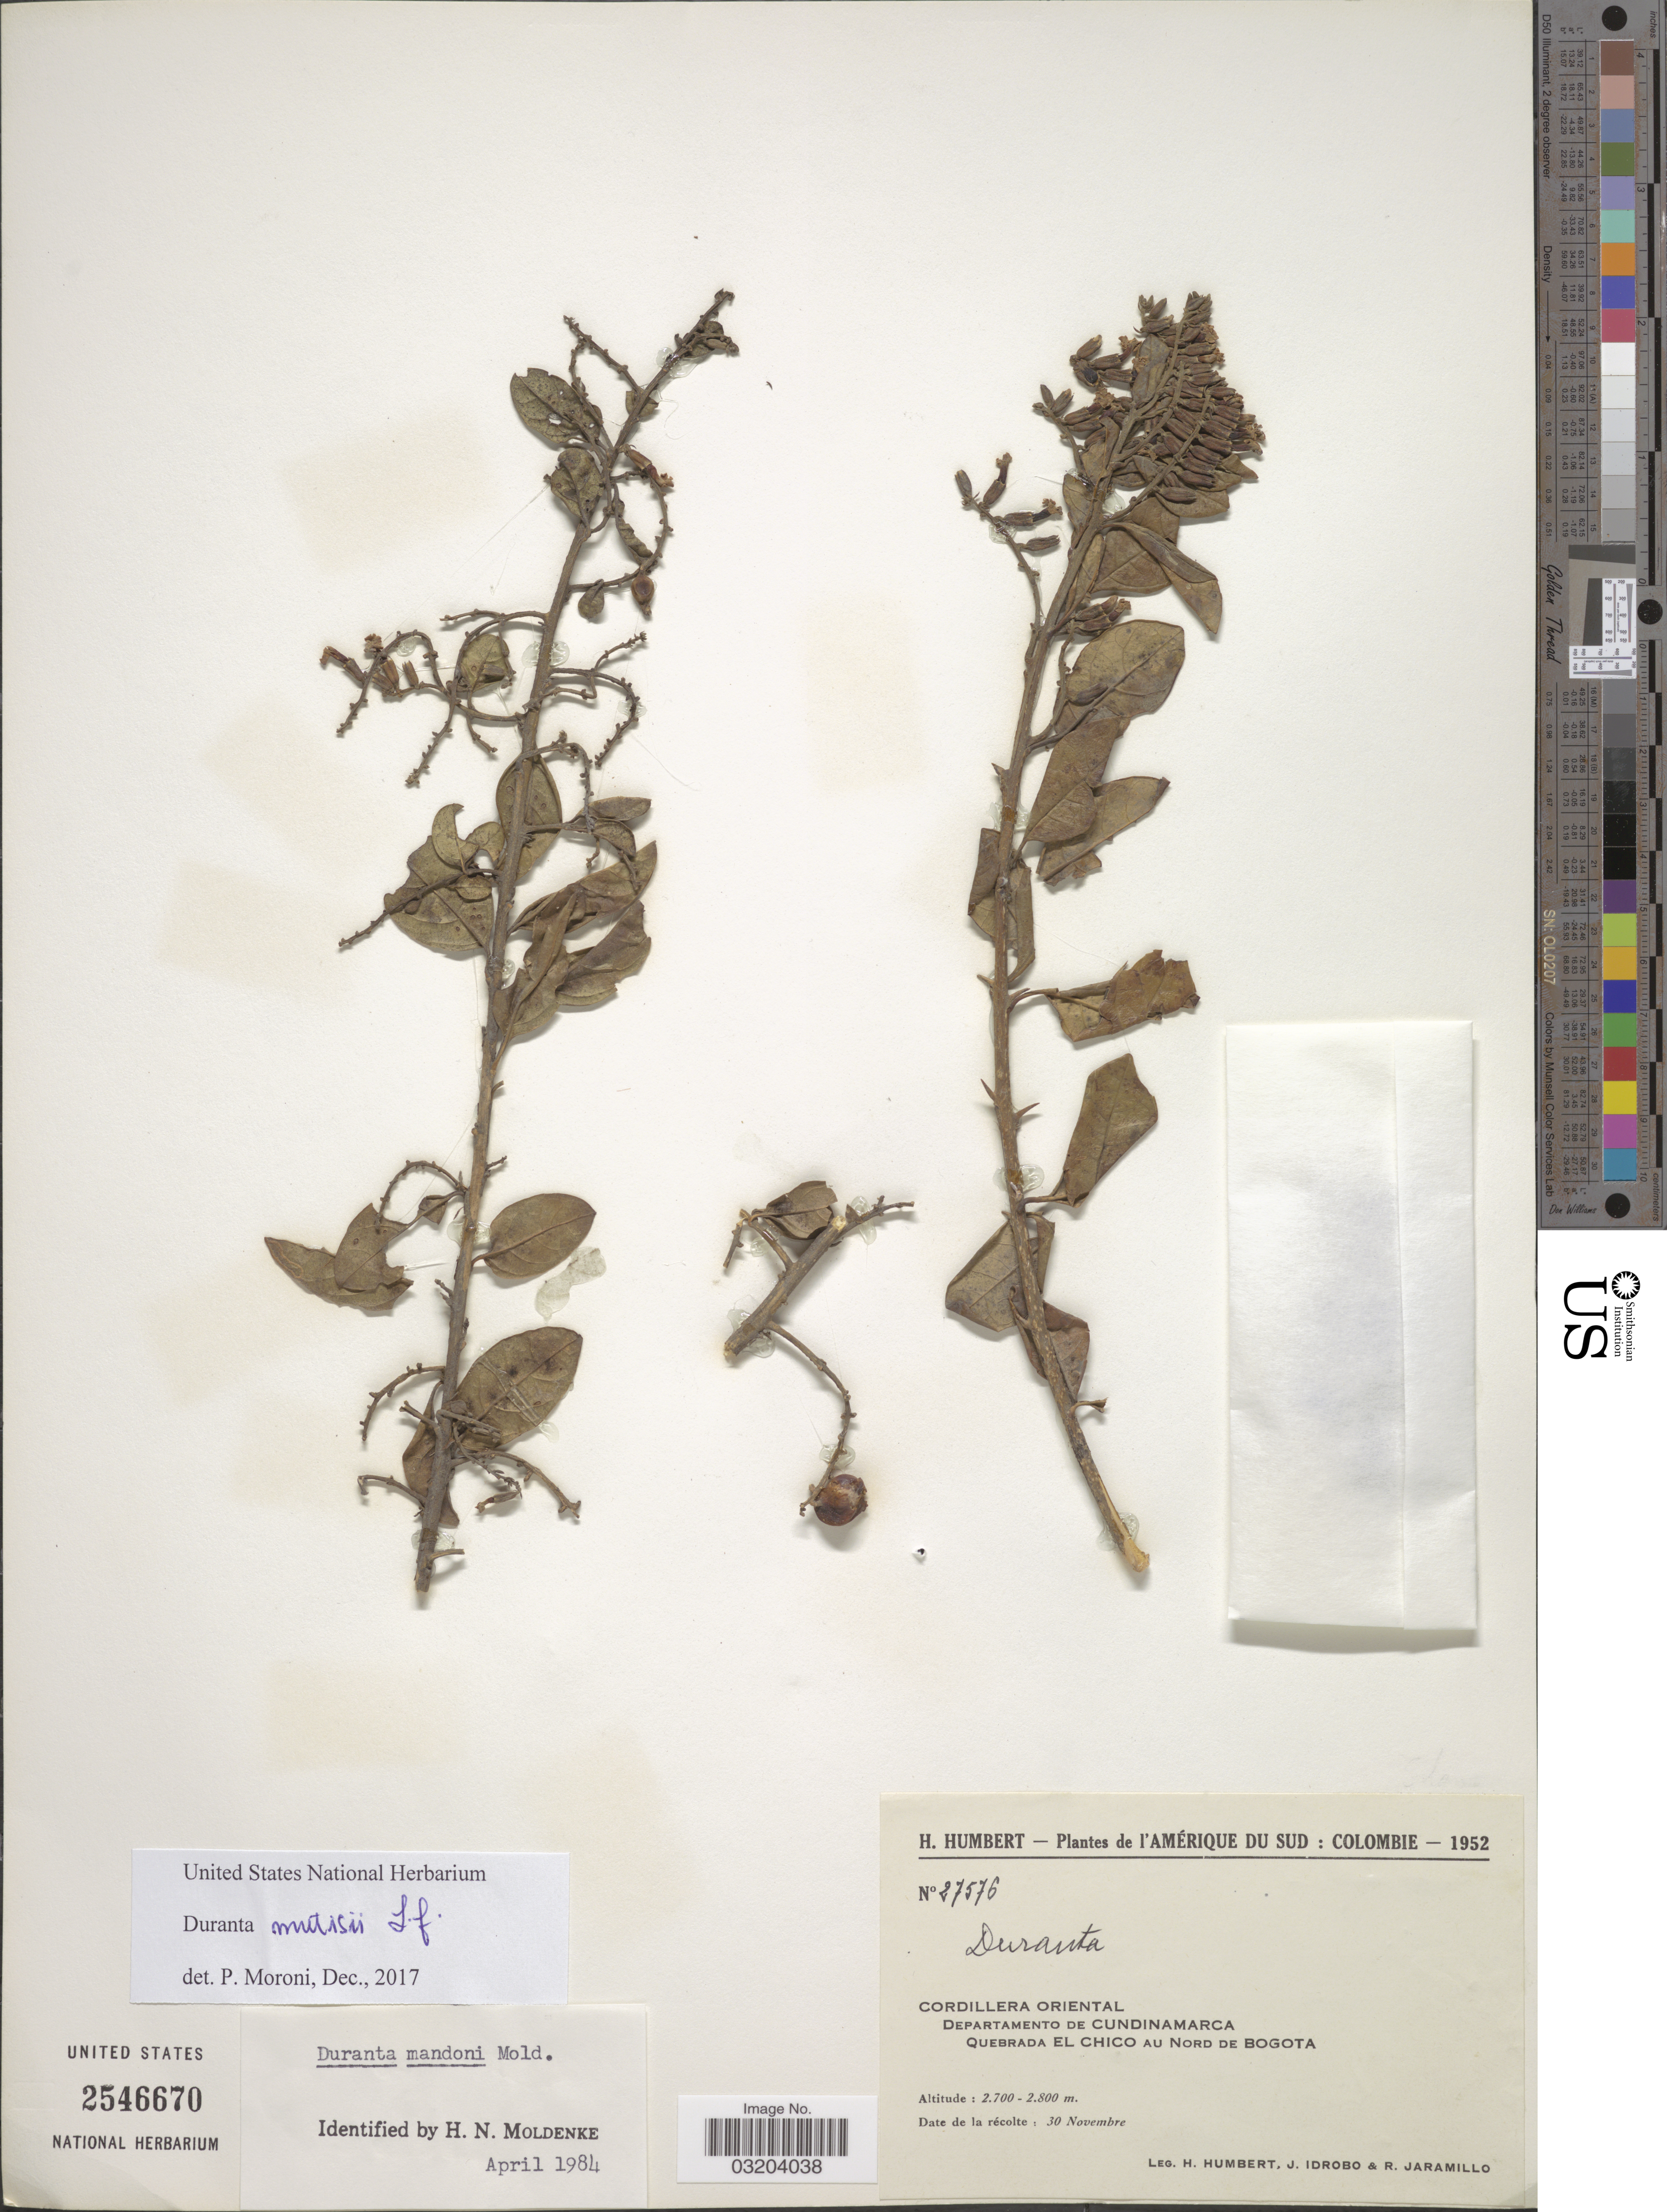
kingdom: Plantae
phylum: Tracheophyta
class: Magnoliopsida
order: Lamiales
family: Verbenaceae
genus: Duranta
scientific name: Duranta mutisii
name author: L. f.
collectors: H. Humbert, J. M. Idrobo & R. Jaramillo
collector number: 27576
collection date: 1952-11-30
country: Colombia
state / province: Cundinamarca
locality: Cordillera Oriental. Departamento de Cundinamarca. Quebrada El Chico au Nord de Bogota.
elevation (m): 2700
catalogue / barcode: US 2546670